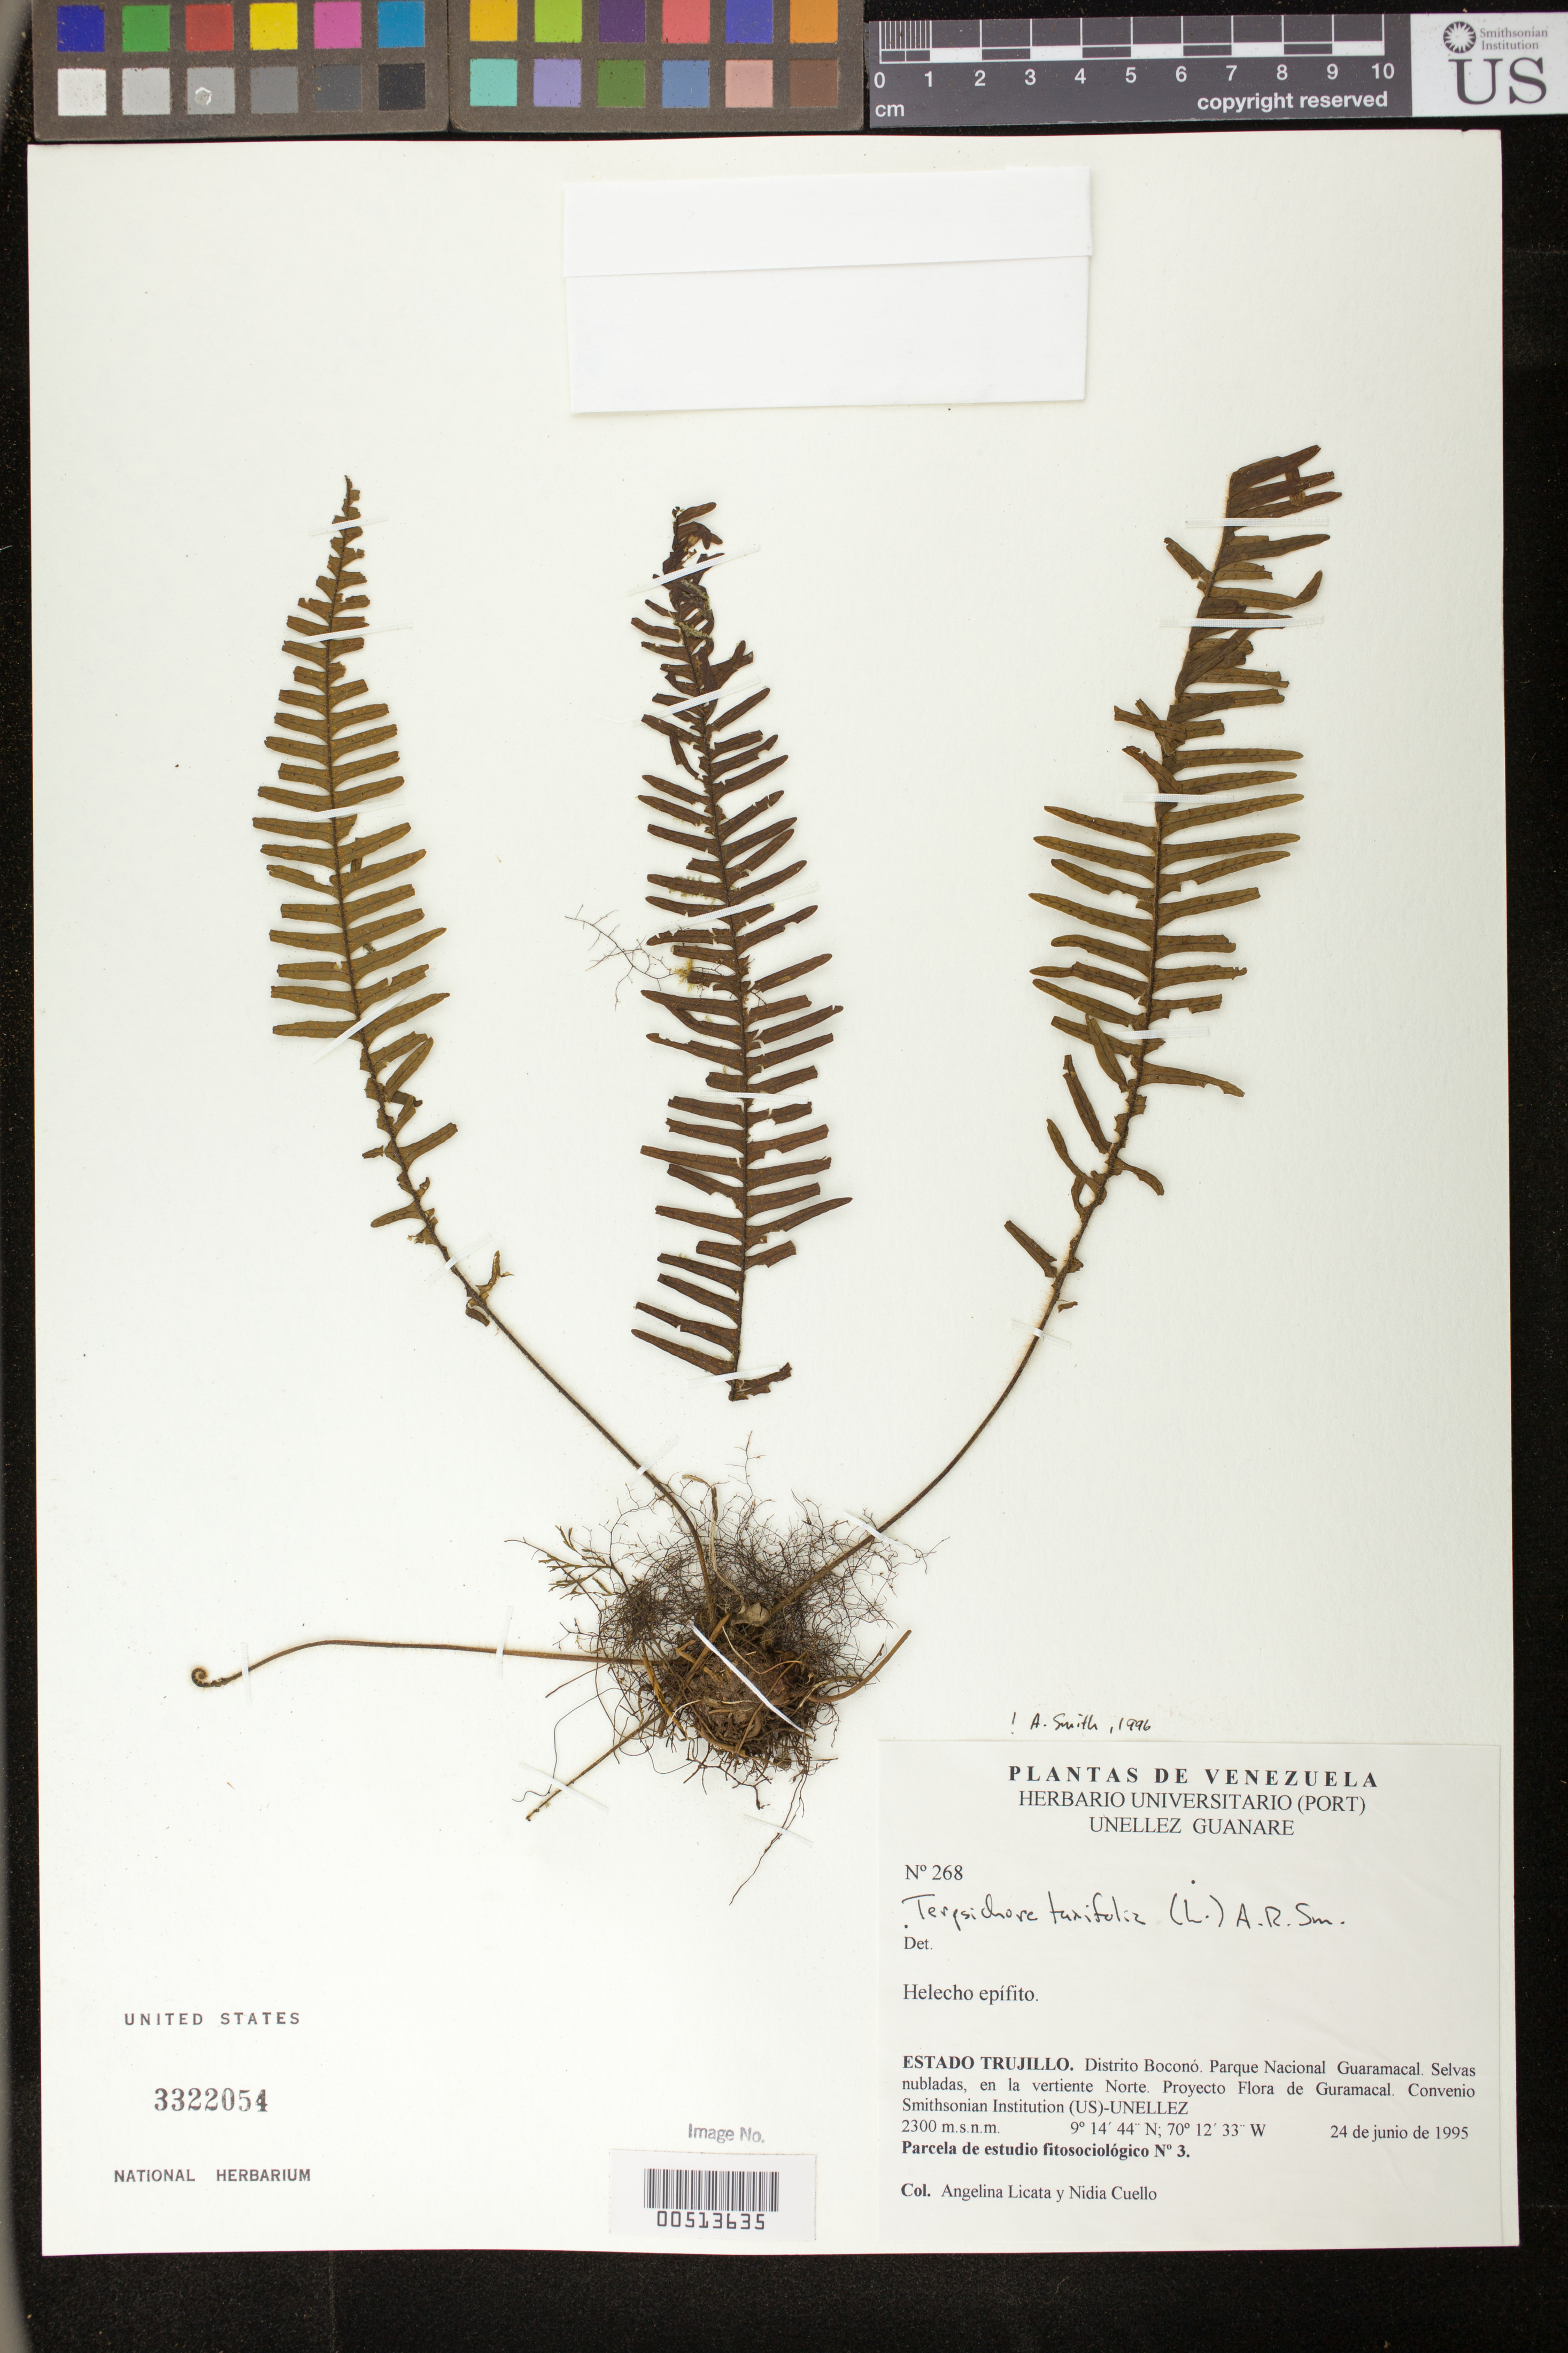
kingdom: Plantae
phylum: Tracheophyta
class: Polypodiopsida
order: Polypodiales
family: Polypodiaceae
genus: Terpsichore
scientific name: Terpsichore taxifolia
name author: (L.) A.R. Sm.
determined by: Smith, A.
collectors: A. Licata & N. L. Cuello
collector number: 268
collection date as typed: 24 Jun 1995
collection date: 1995-06-24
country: Venezuela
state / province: Trujillo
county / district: Boconó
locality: Parque Nacional Guaramacal, vertiente N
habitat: Selvas nubladas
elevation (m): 2300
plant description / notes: PORT, UC, US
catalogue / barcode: US 3322054